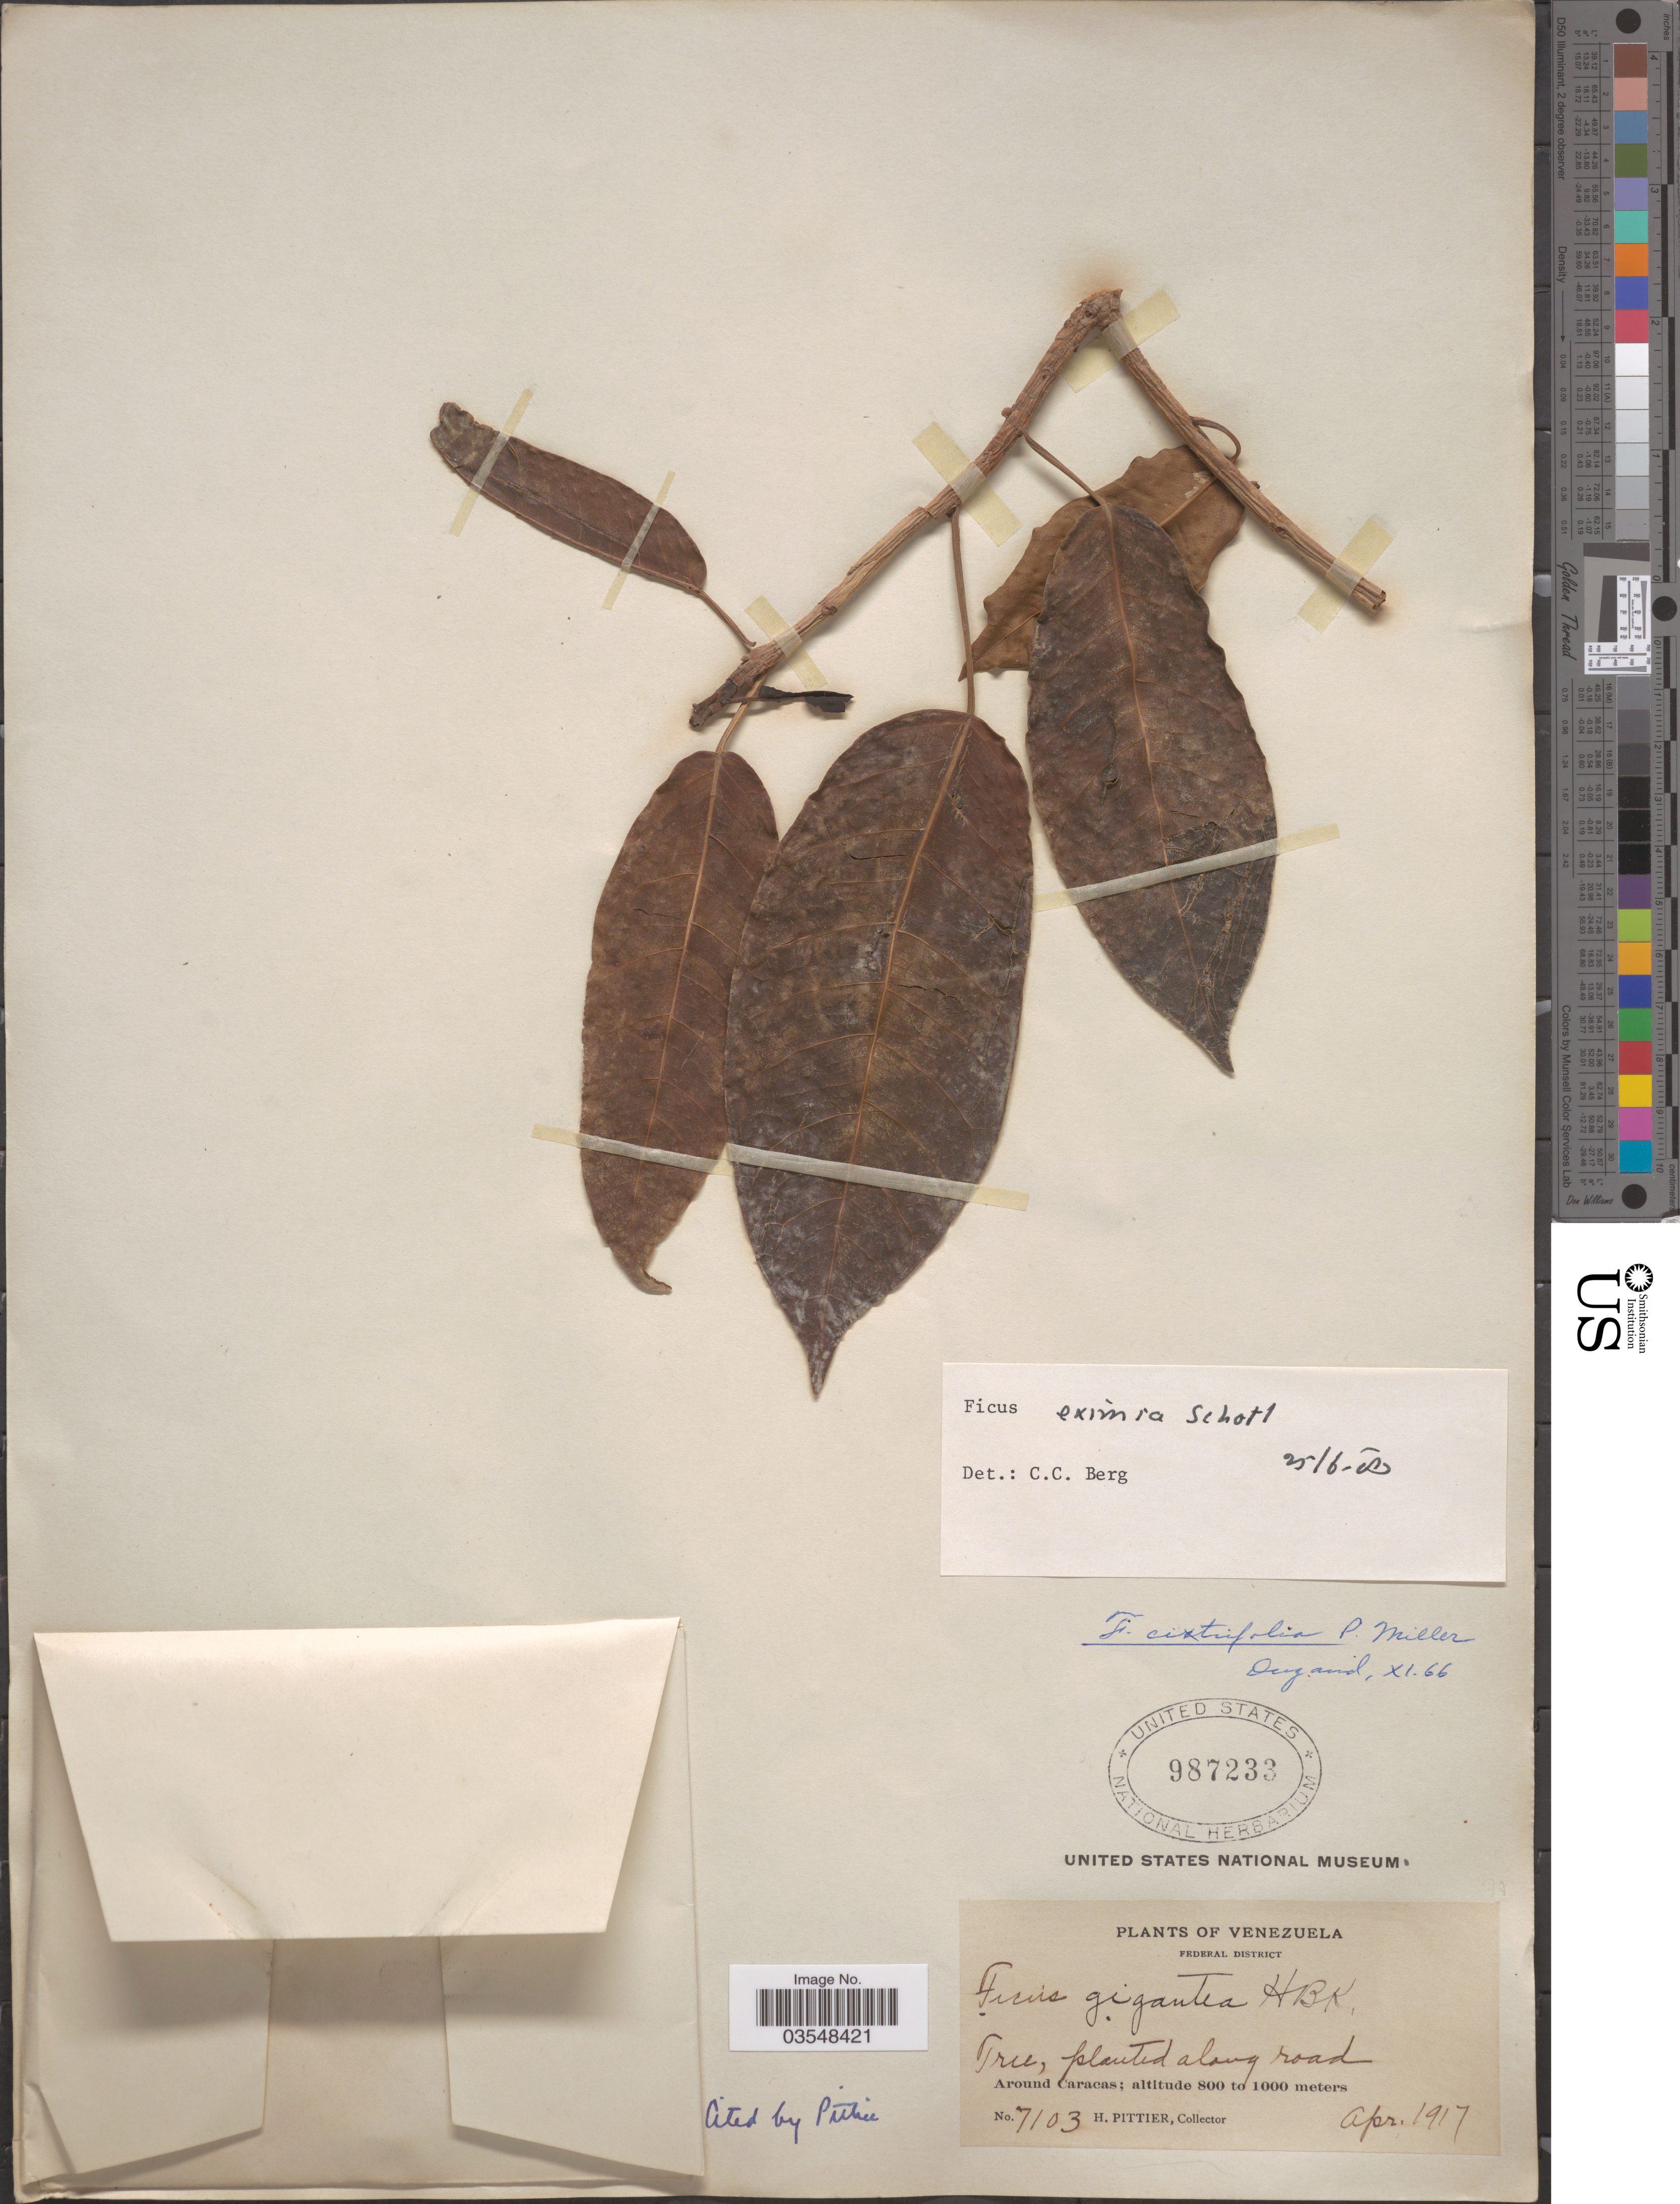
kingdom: Plantae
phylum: Tracheophyta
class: Magnoliopsida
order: Rosales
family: Moraceae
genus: Ficus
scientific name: Ficus eximia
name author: Schott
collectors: H. F. Pittier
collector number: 7103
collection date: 1917-04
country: Venezuela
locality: Federal District. Planted along road. Around Caracas.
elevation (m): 800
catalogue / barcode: US 987233